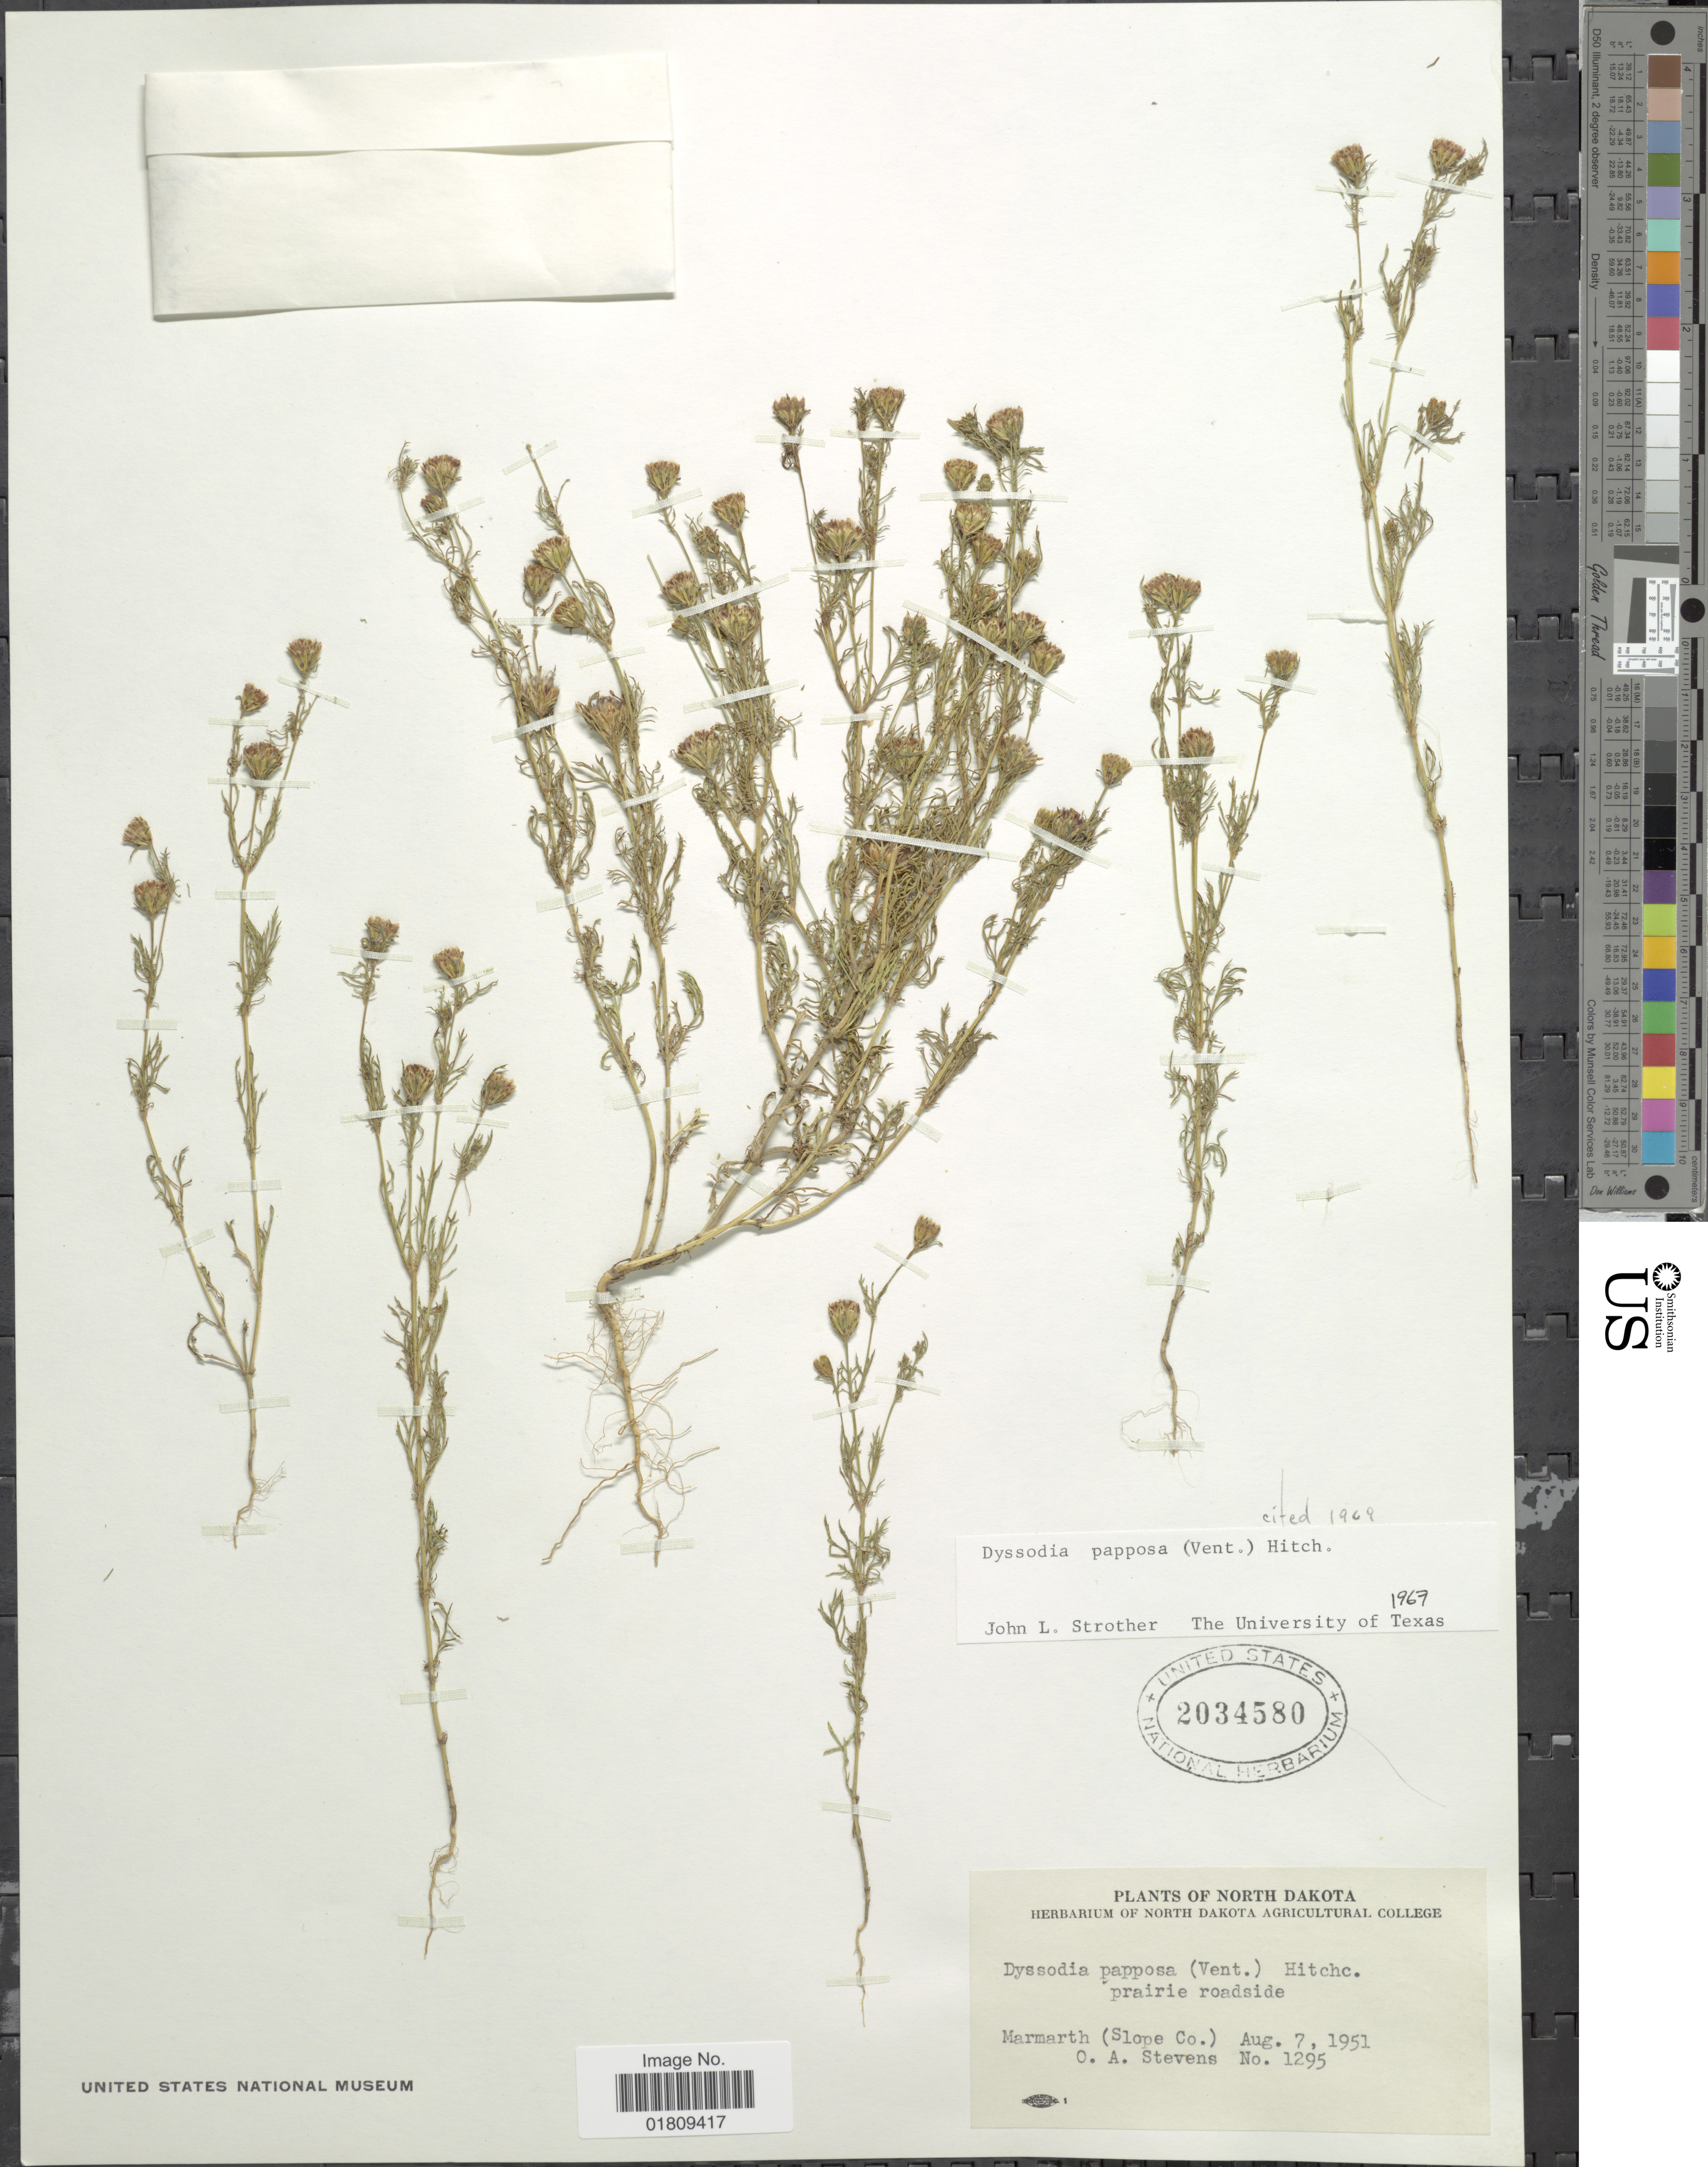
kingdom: Plantae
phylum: Tracheophyta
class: Magnoliopsida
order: Asterales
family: Asteraceae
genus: Dyssodia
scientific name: Dyssodia papposa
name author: (Vent.) Hitchc.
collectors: O. A. Stevens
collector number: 1295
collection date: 1951-08-07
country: United States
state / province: North Dakota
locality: Marmath (Slope Co.)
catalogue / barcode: US 2034580